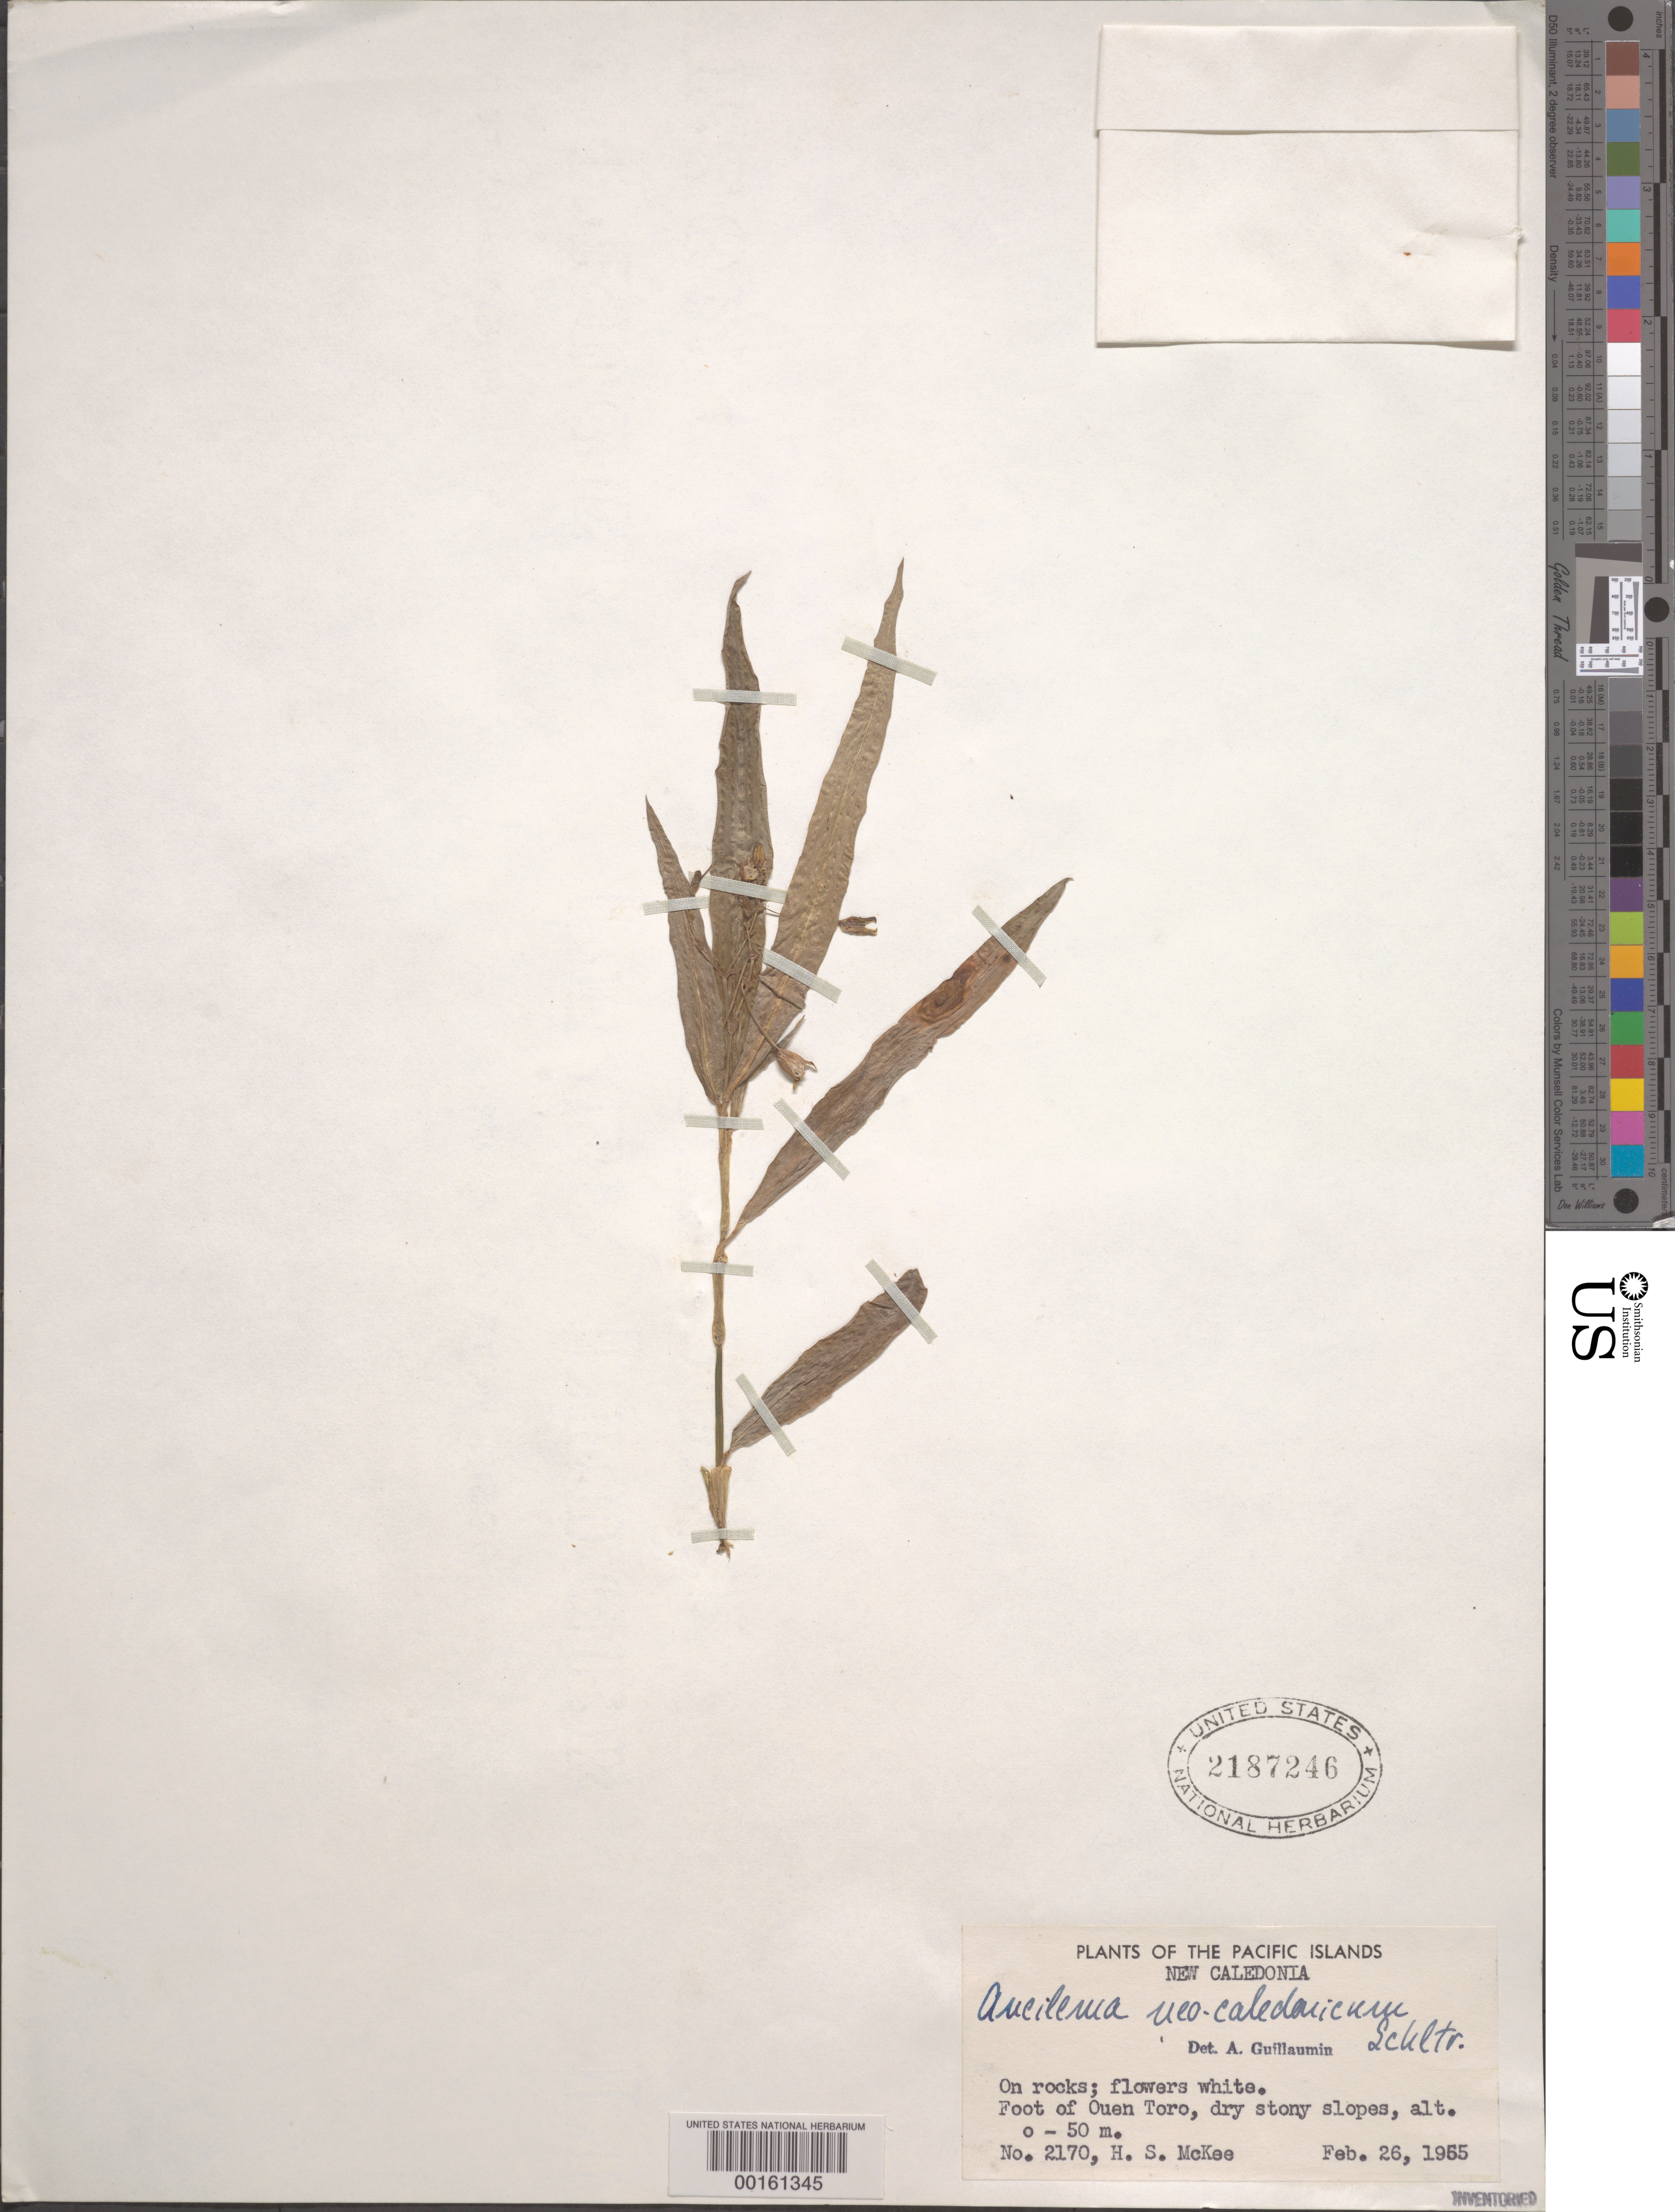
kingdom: Plantae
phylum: Tracheophyta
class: Liliopsida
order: Commelinales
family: Commelinaceae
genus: Aneilema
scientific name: Aneilema neocaledonicum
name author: Schltr.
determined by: Guillaumin, André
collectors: H. S. MacKee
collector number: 2170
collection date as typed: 26 Feb 1955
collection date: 1955-02-26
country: New Caledonia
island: New Caledonia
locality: Ouen toro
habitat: Dry, stony slopes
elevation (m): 0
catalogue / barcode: US 2187246